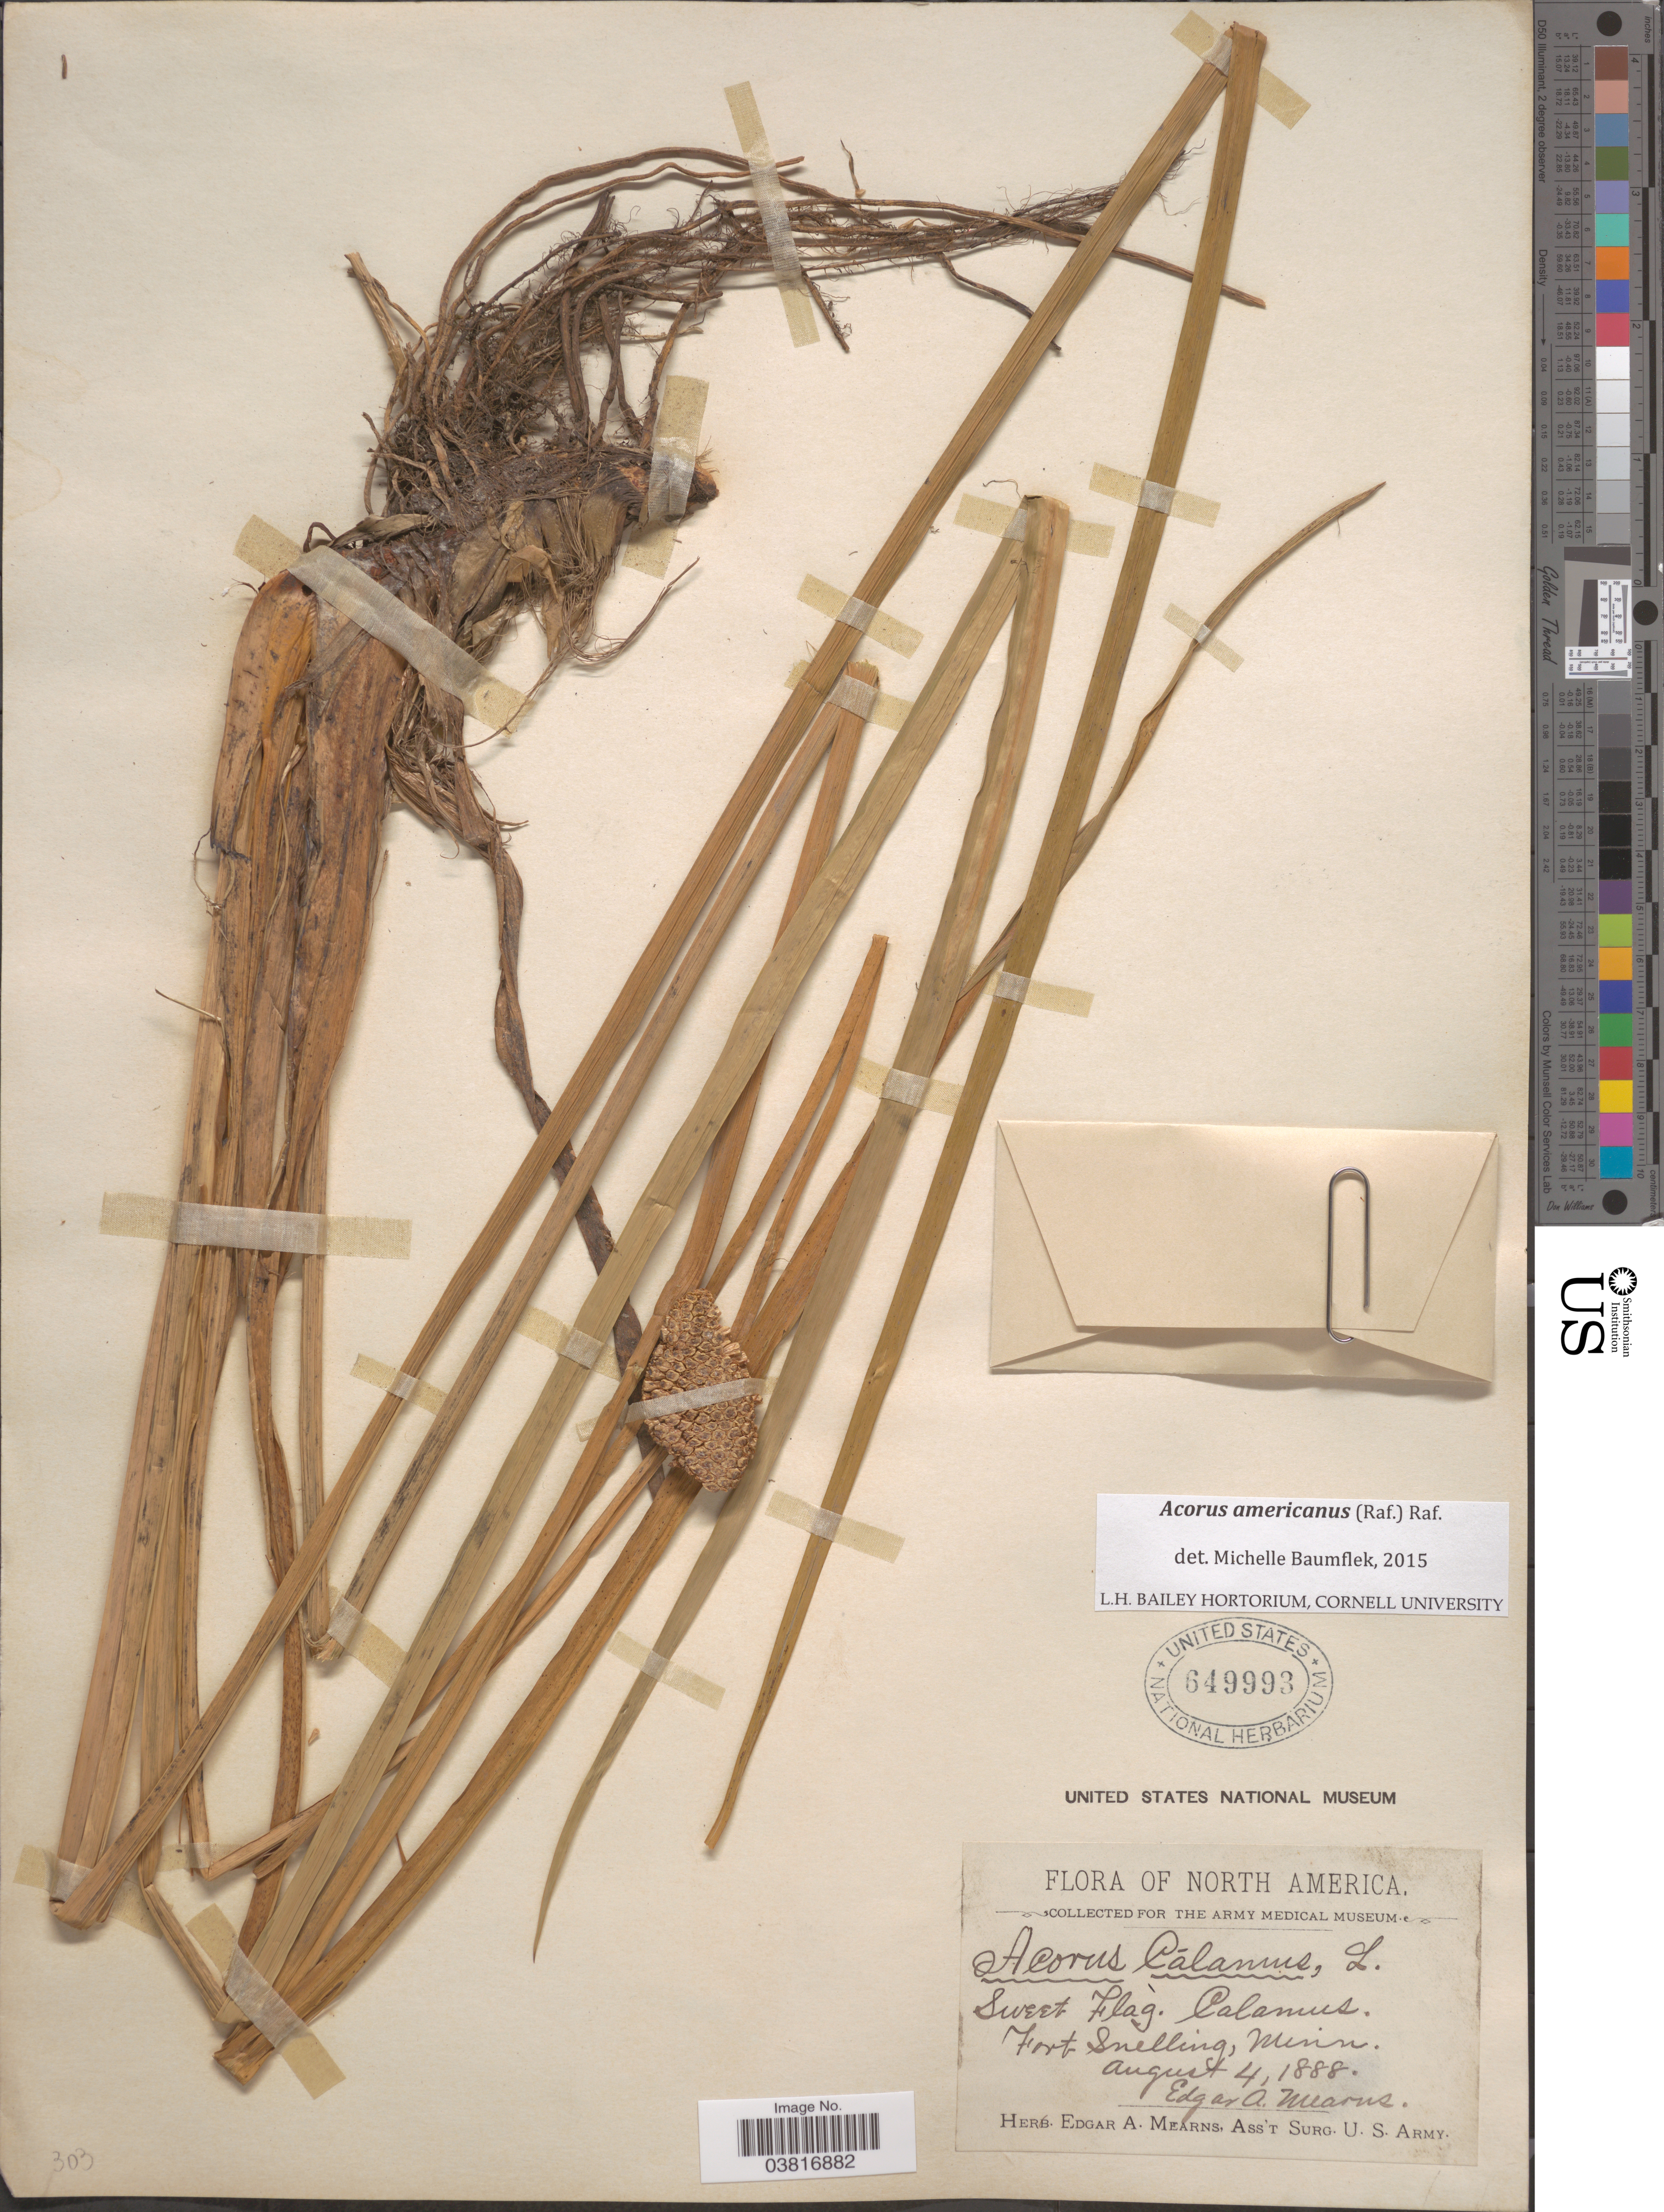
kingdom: Plantae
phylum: Tracheophyta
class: Liliopsida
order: Acorales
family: Acoraceae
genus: Acorus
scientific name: Acorus americanus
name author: (Raf.) Raf.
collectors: E. A. Mearns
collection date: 1888-08-04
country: United States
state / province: Minnesota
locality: Fort Snelling.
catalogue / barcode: US 649993